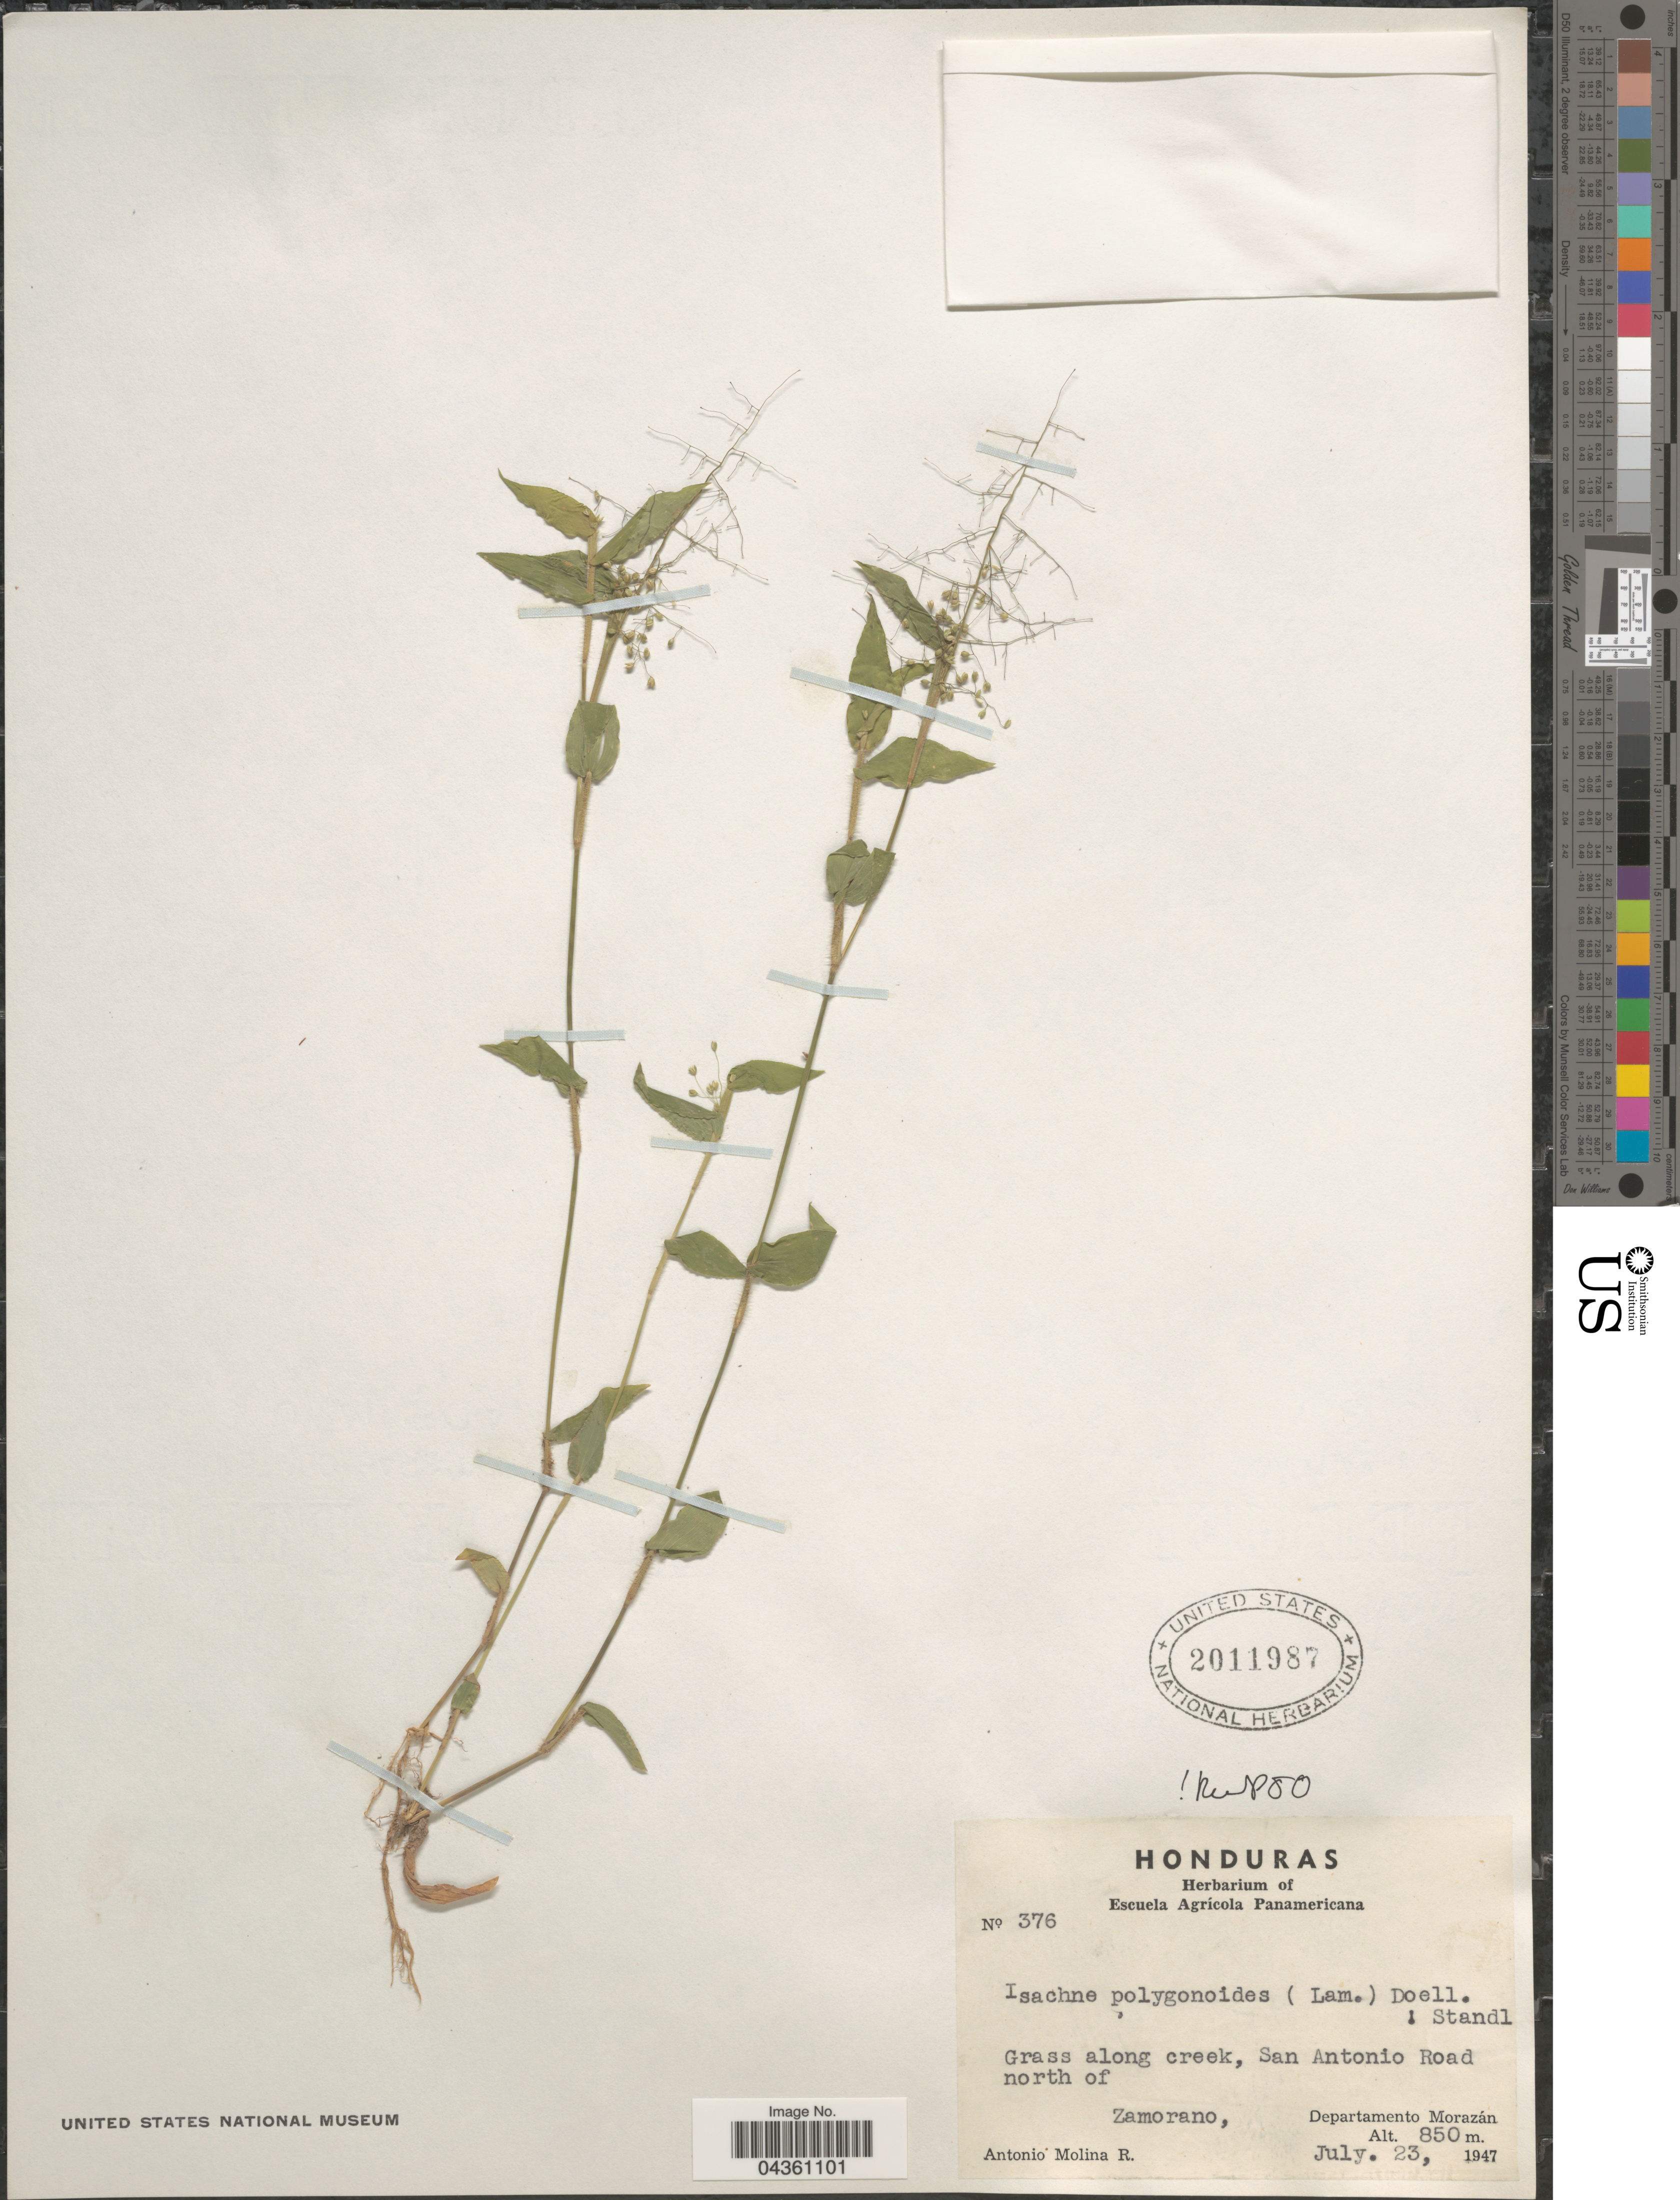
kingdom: Plantae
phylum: Tracheophyta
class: Liliopsida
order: Poales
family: Poaceae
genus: Isachne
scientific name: Isachne polygonoides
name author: (Lam.) Döll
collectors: A. Molina R.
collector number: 376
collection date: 1947-07-23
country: Honduras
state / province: Fco. Morazán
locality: Grass along creek, San Antonio Road north of Zamorano, Departamento Morazán.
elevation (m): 850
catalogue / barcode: US 2011987